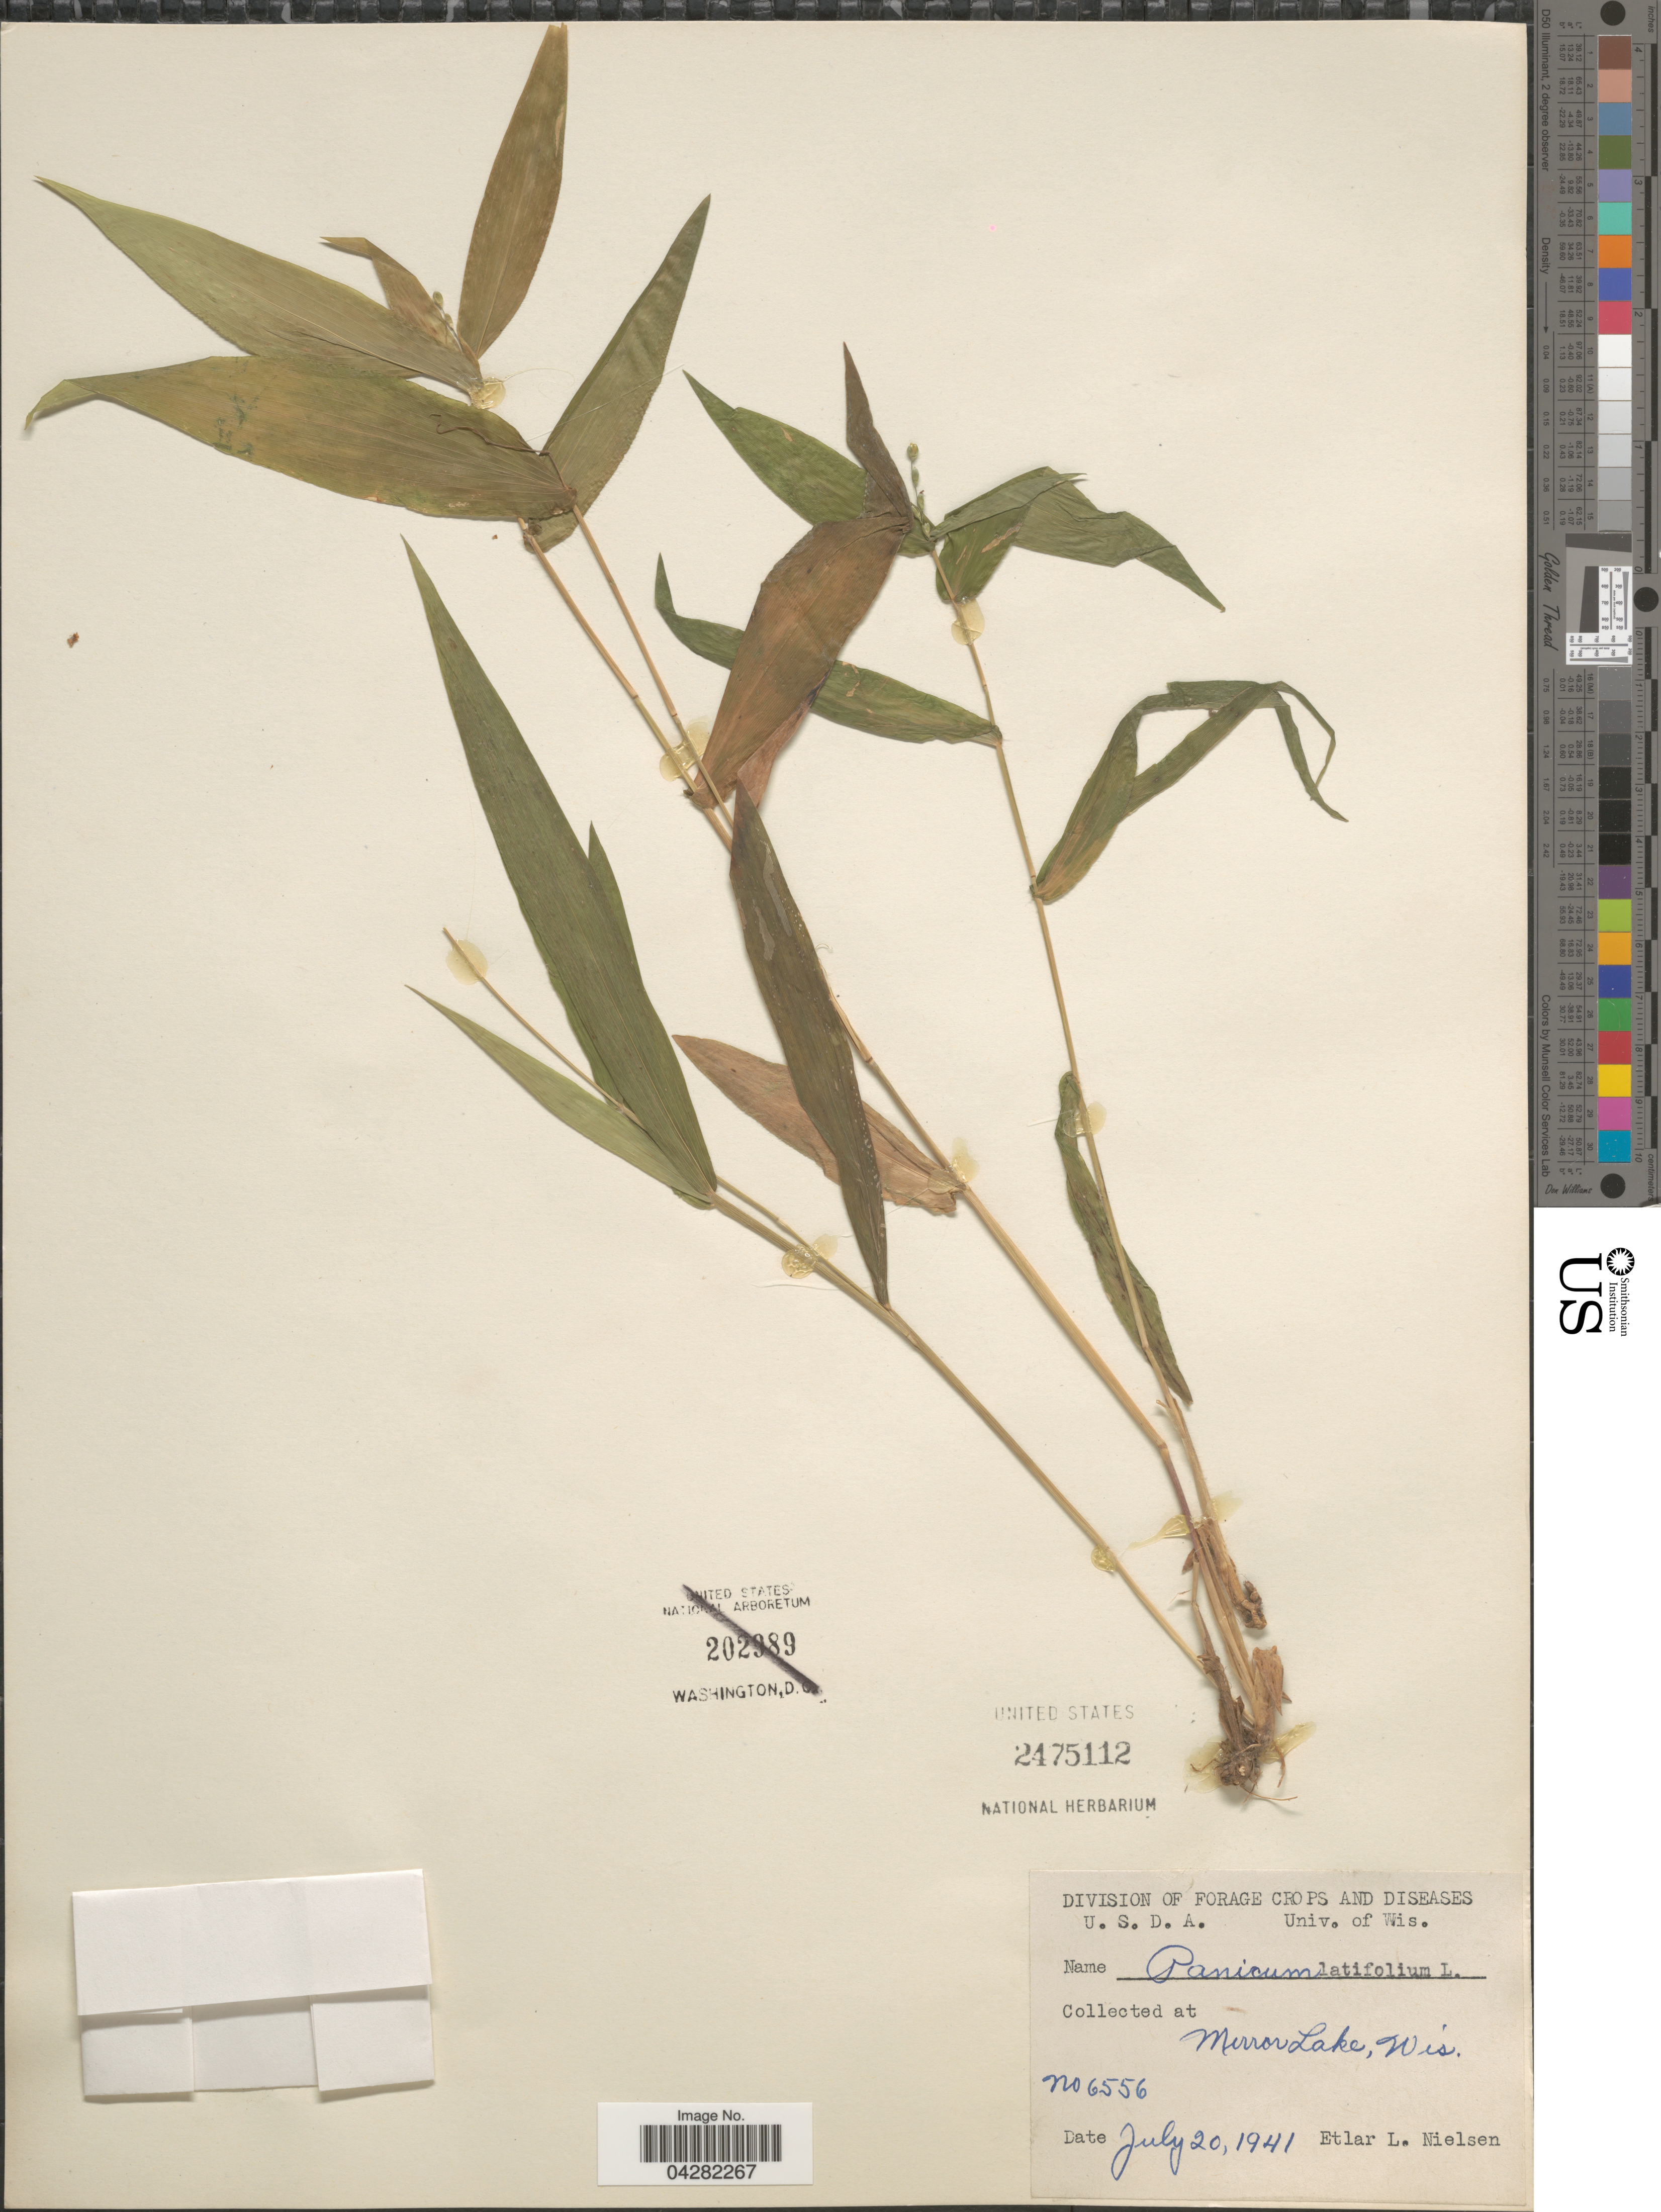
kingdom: Plantae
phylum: Tracheophyta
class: Liliopsida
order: Poales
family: Poaceae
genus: Dichanthelium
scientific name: Dichanthelium laxiflorum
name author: (Lam.) Gould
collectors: E. L. Nielsen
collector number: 6556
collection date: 1941-07-20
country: United States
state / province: Wisconsin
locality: Mirror Lake.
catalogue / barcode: US 2475112